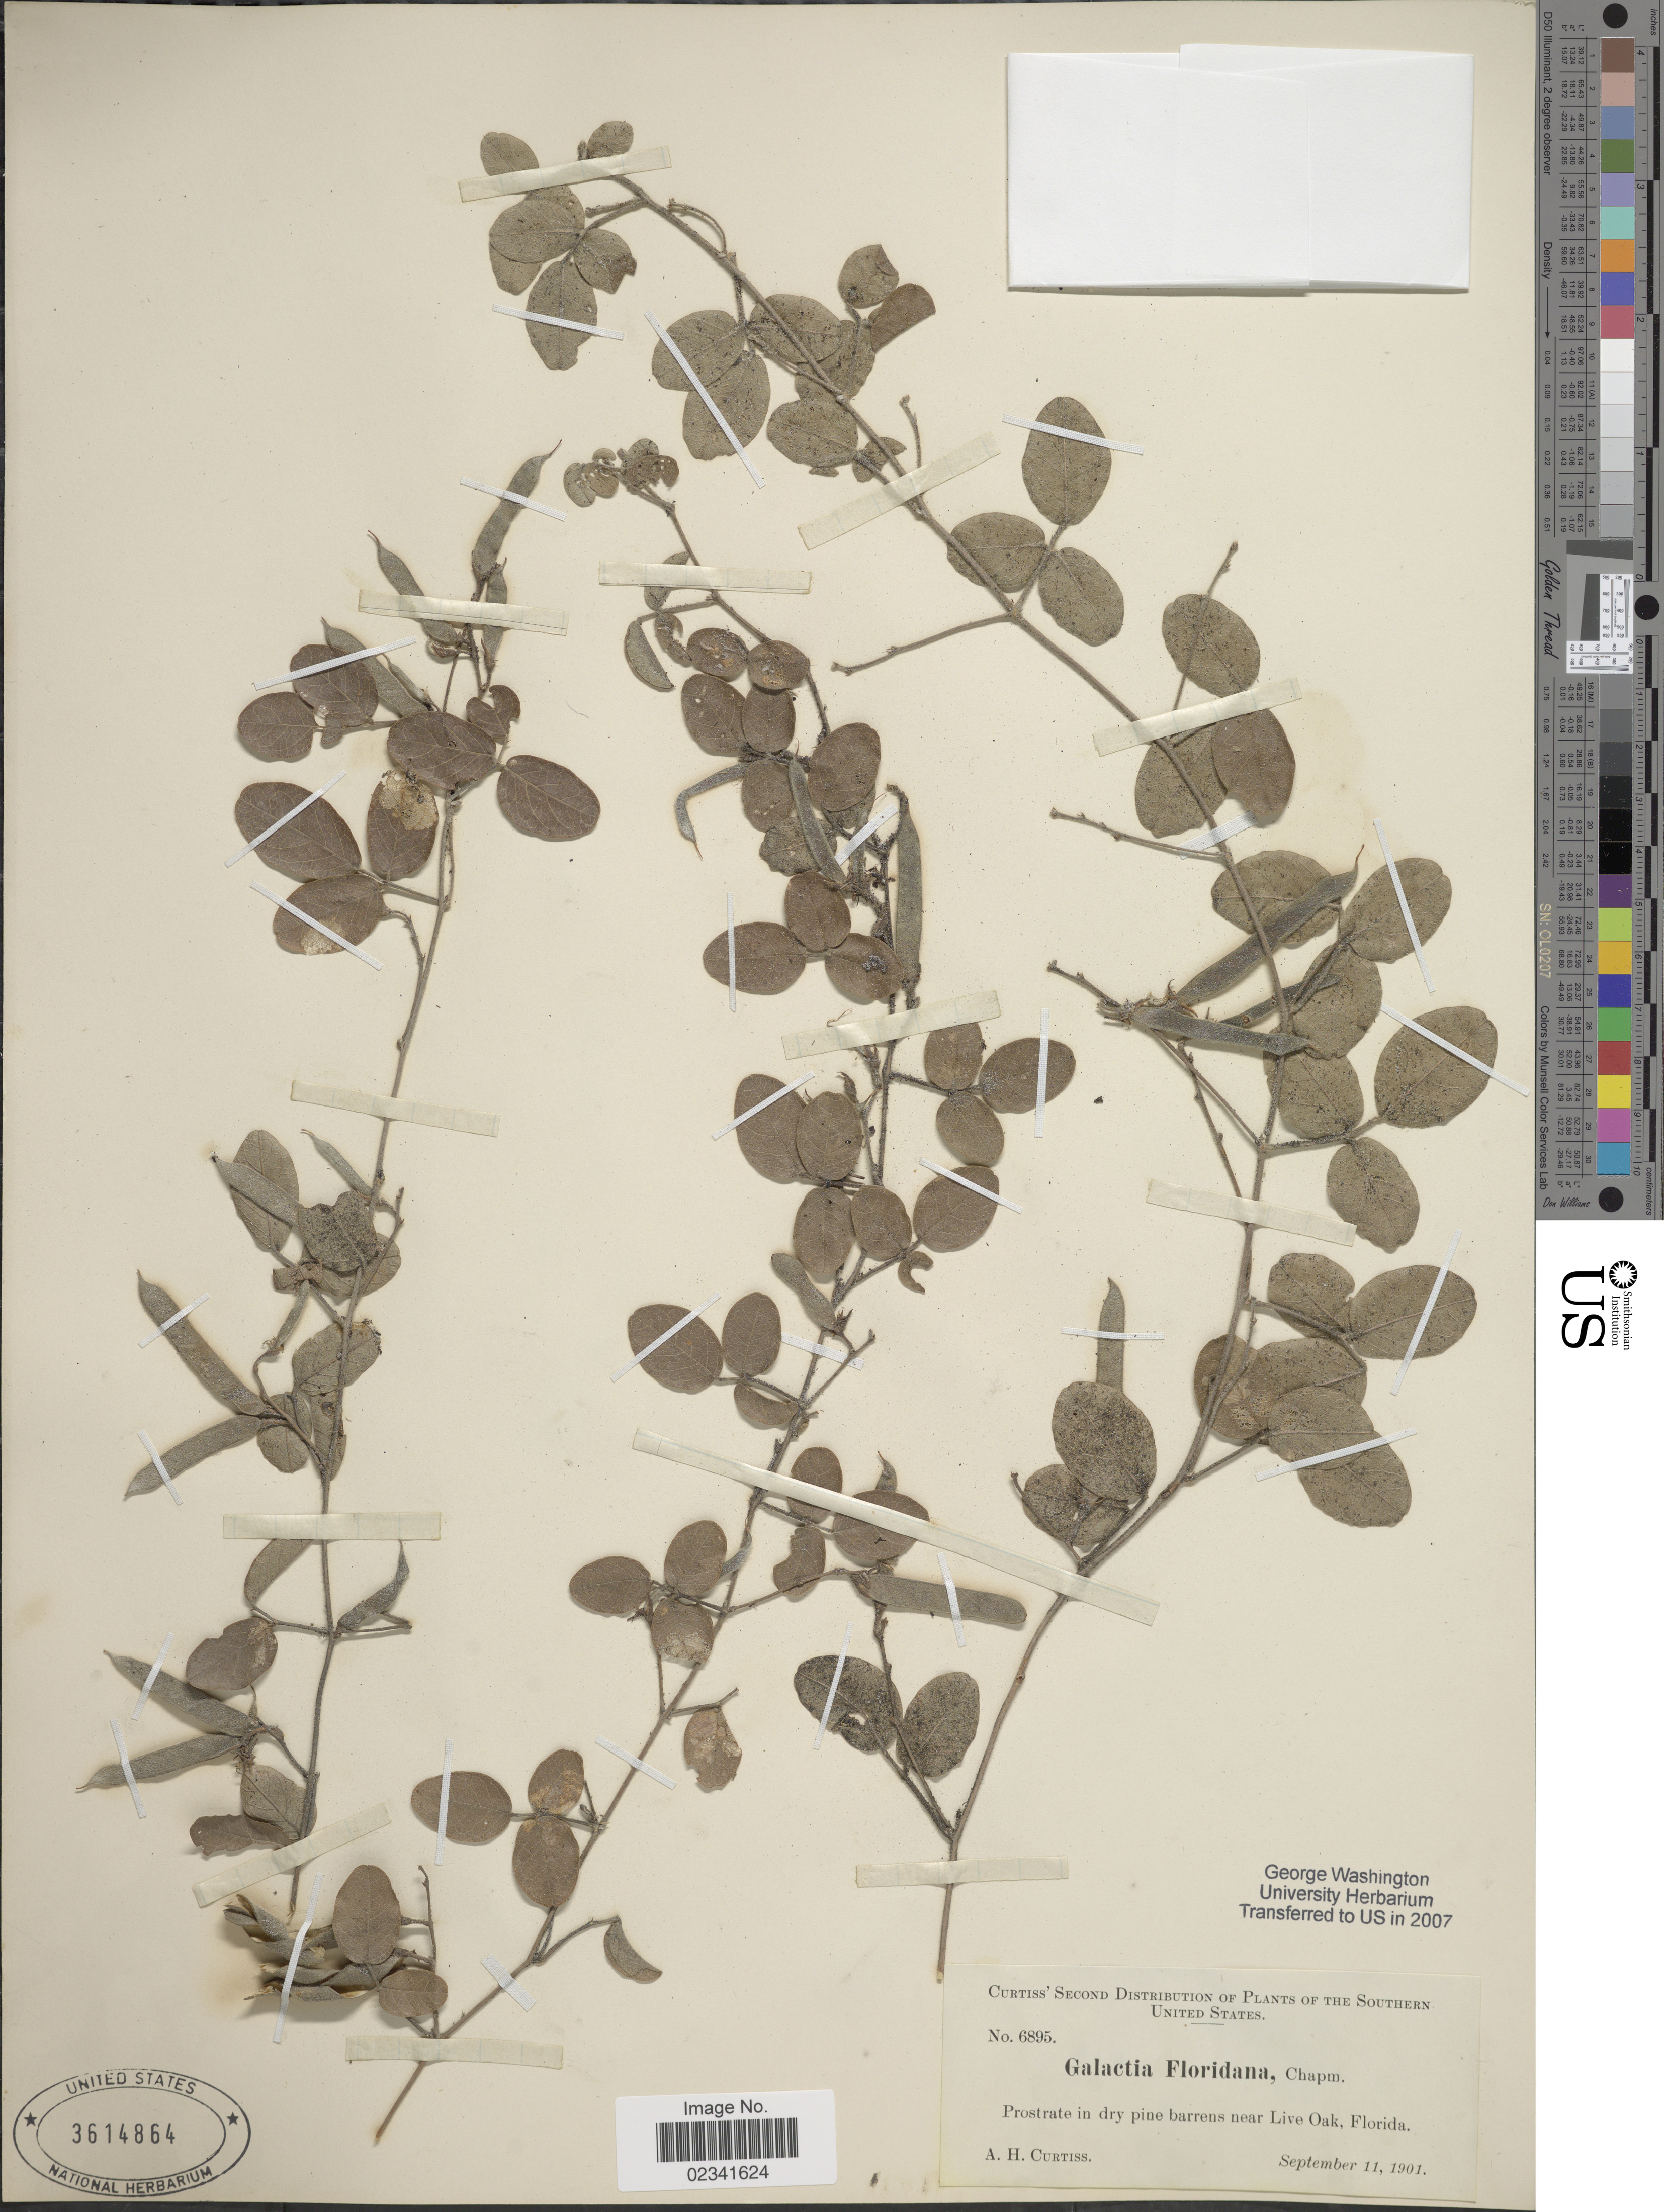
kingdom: Plantae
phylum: Tracheophyta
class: Magnoliopsida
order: Fabales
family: Fabaceae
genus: Galactia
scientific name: Galactia floridana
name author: J.R. Johnst.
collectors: A. H. Curtiss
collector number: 6895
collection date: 1901-09-11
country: United States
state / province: Florida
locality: The Southern United States, Prostrate in dry pine barrens near Live Oak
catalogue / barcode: US 3614864